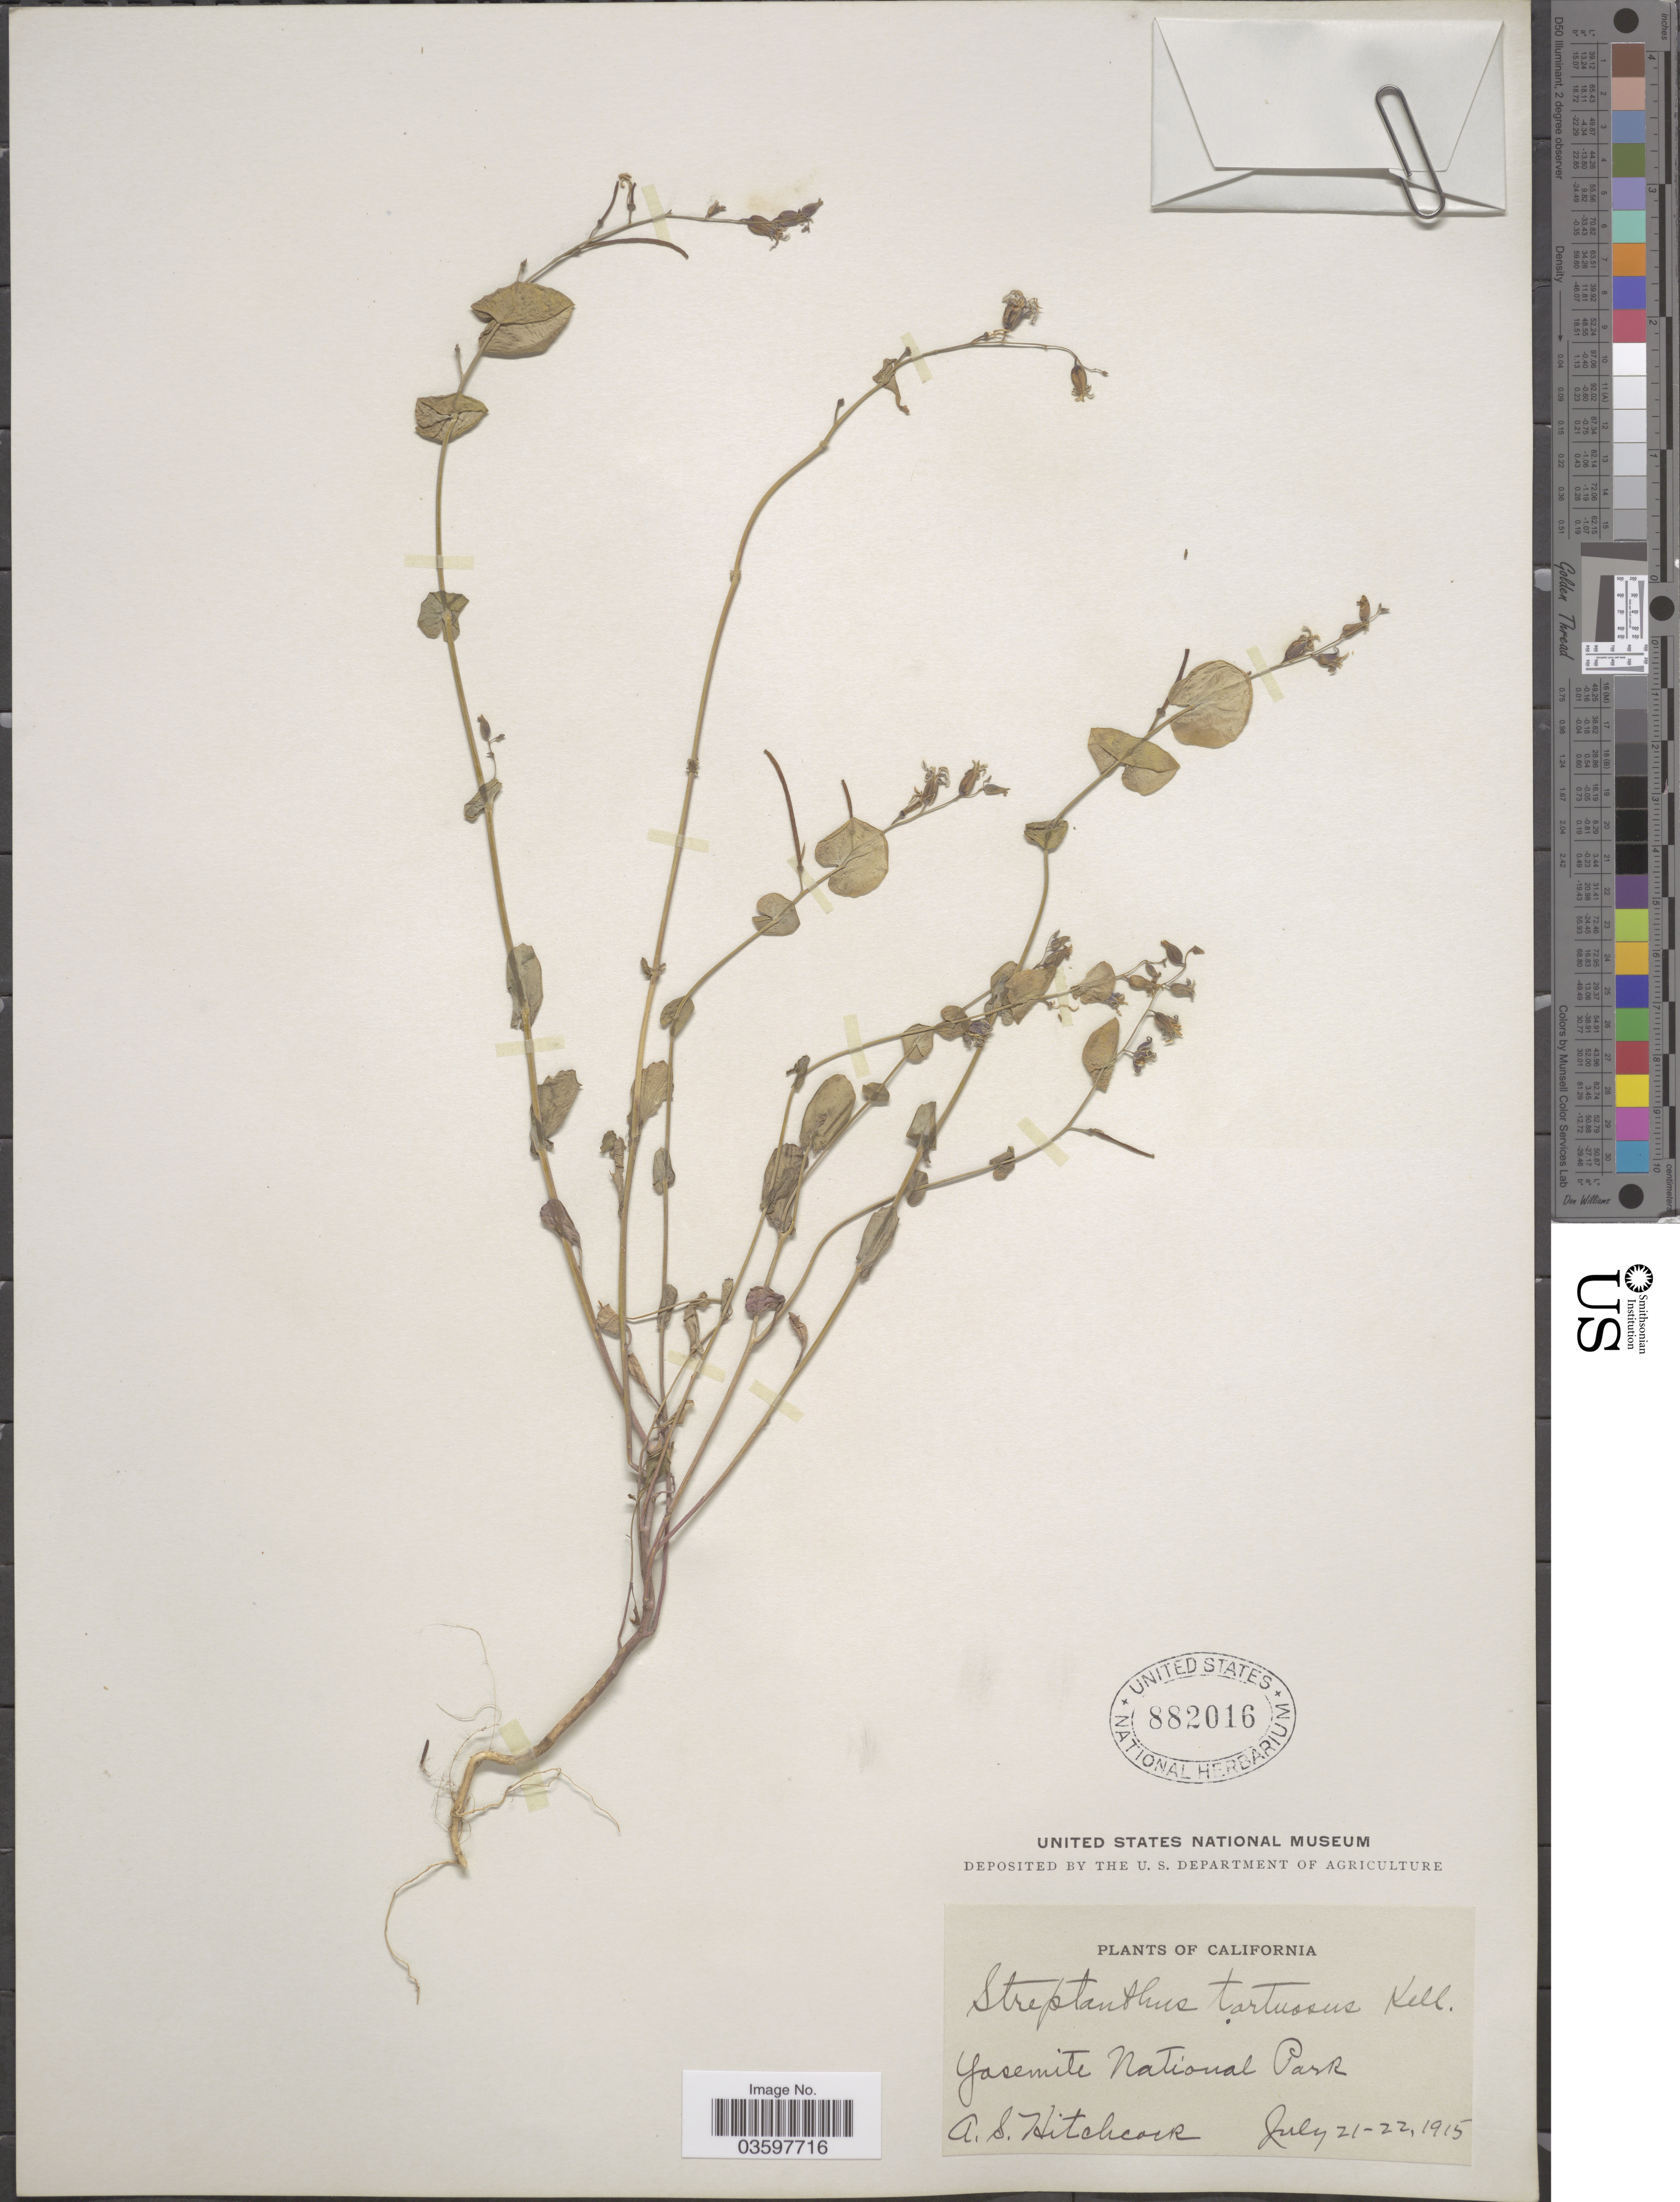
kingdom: Plantae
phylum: Tracheophyta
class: Magnoliopsida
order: Brassicales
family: Brassicaceae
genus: Streptanthus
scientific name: Streptanthus tortuosus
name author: Kellogg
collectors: A. S. Hitchcock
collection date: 1915-07-21/1915-07-22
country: United States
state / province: California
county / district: Mariposa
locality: Yosemite National Park.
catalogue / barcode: US 882016